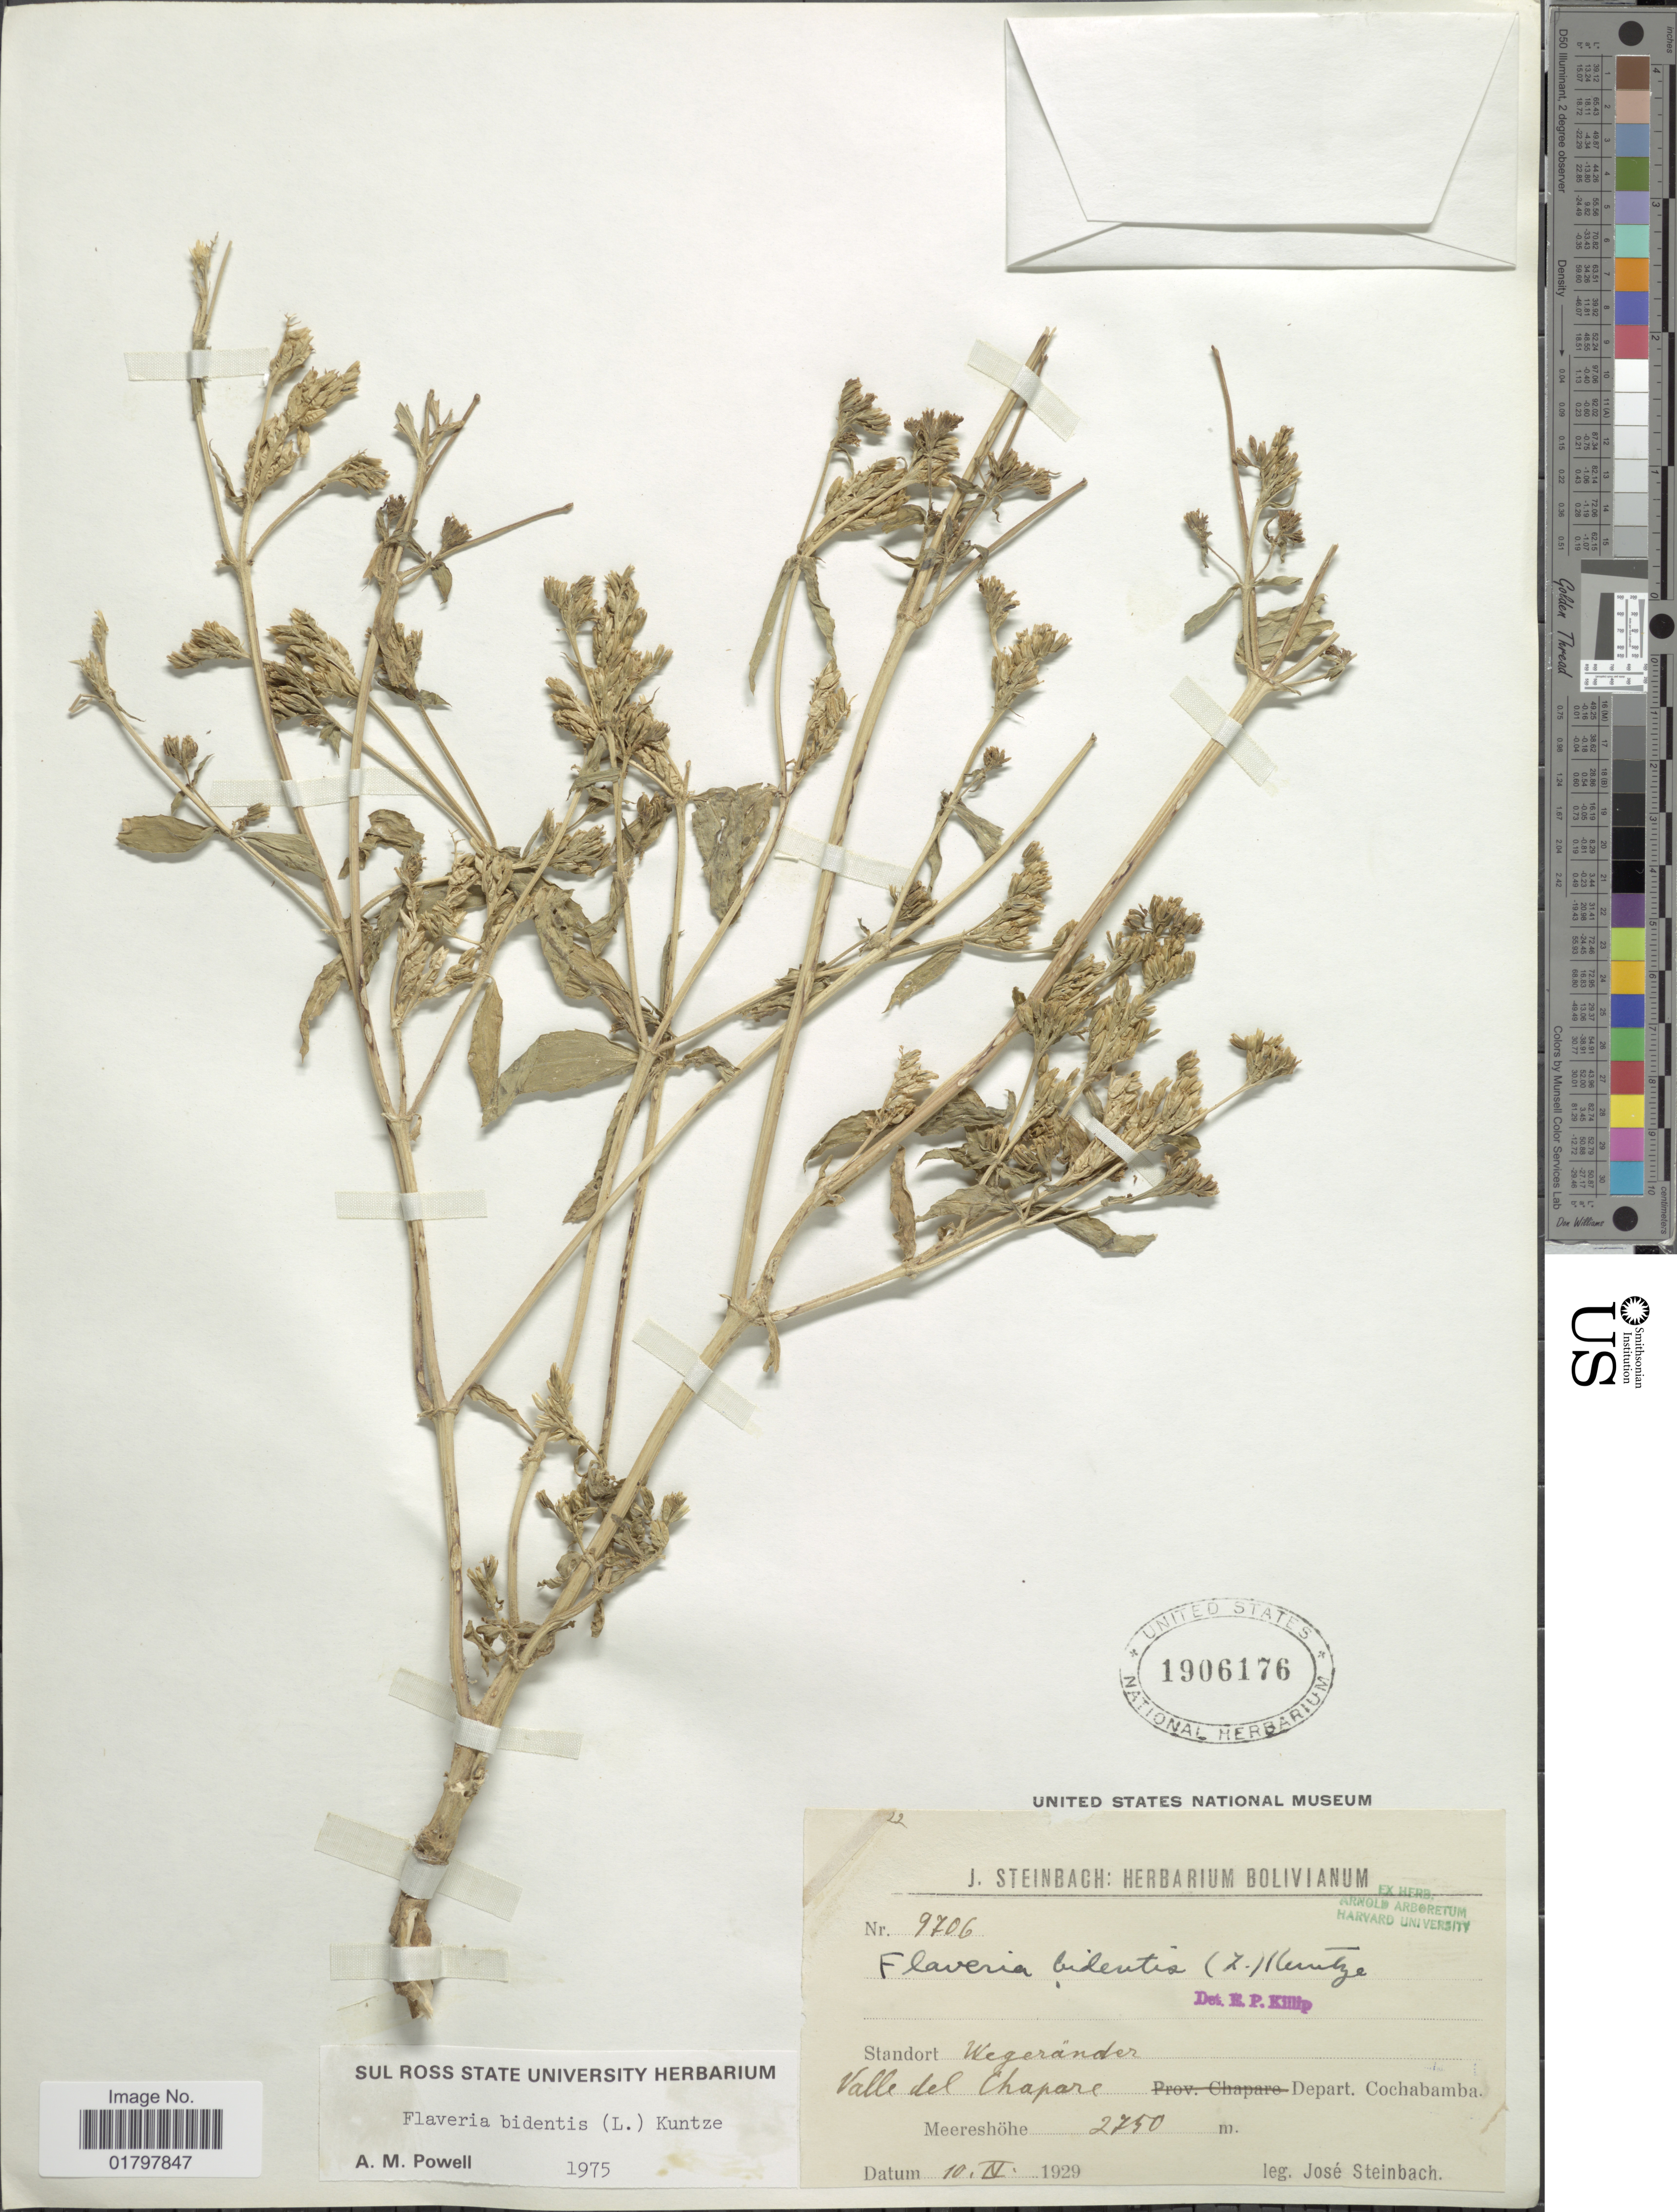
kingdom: Plantae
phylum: Tracheophyta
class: Magnoliopsida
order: Asterales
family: Asteraceae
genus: Flaveria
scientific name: Flaveria bidentis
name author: (L.) Kuntze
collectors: J. Steinbach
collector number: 9706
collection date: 1929-04-10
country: Bolivia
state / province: Cochabamba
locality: Wegeränder. Valle del Chapare. Depart. Cochabamba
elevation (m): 2750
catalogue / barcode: US 1906176